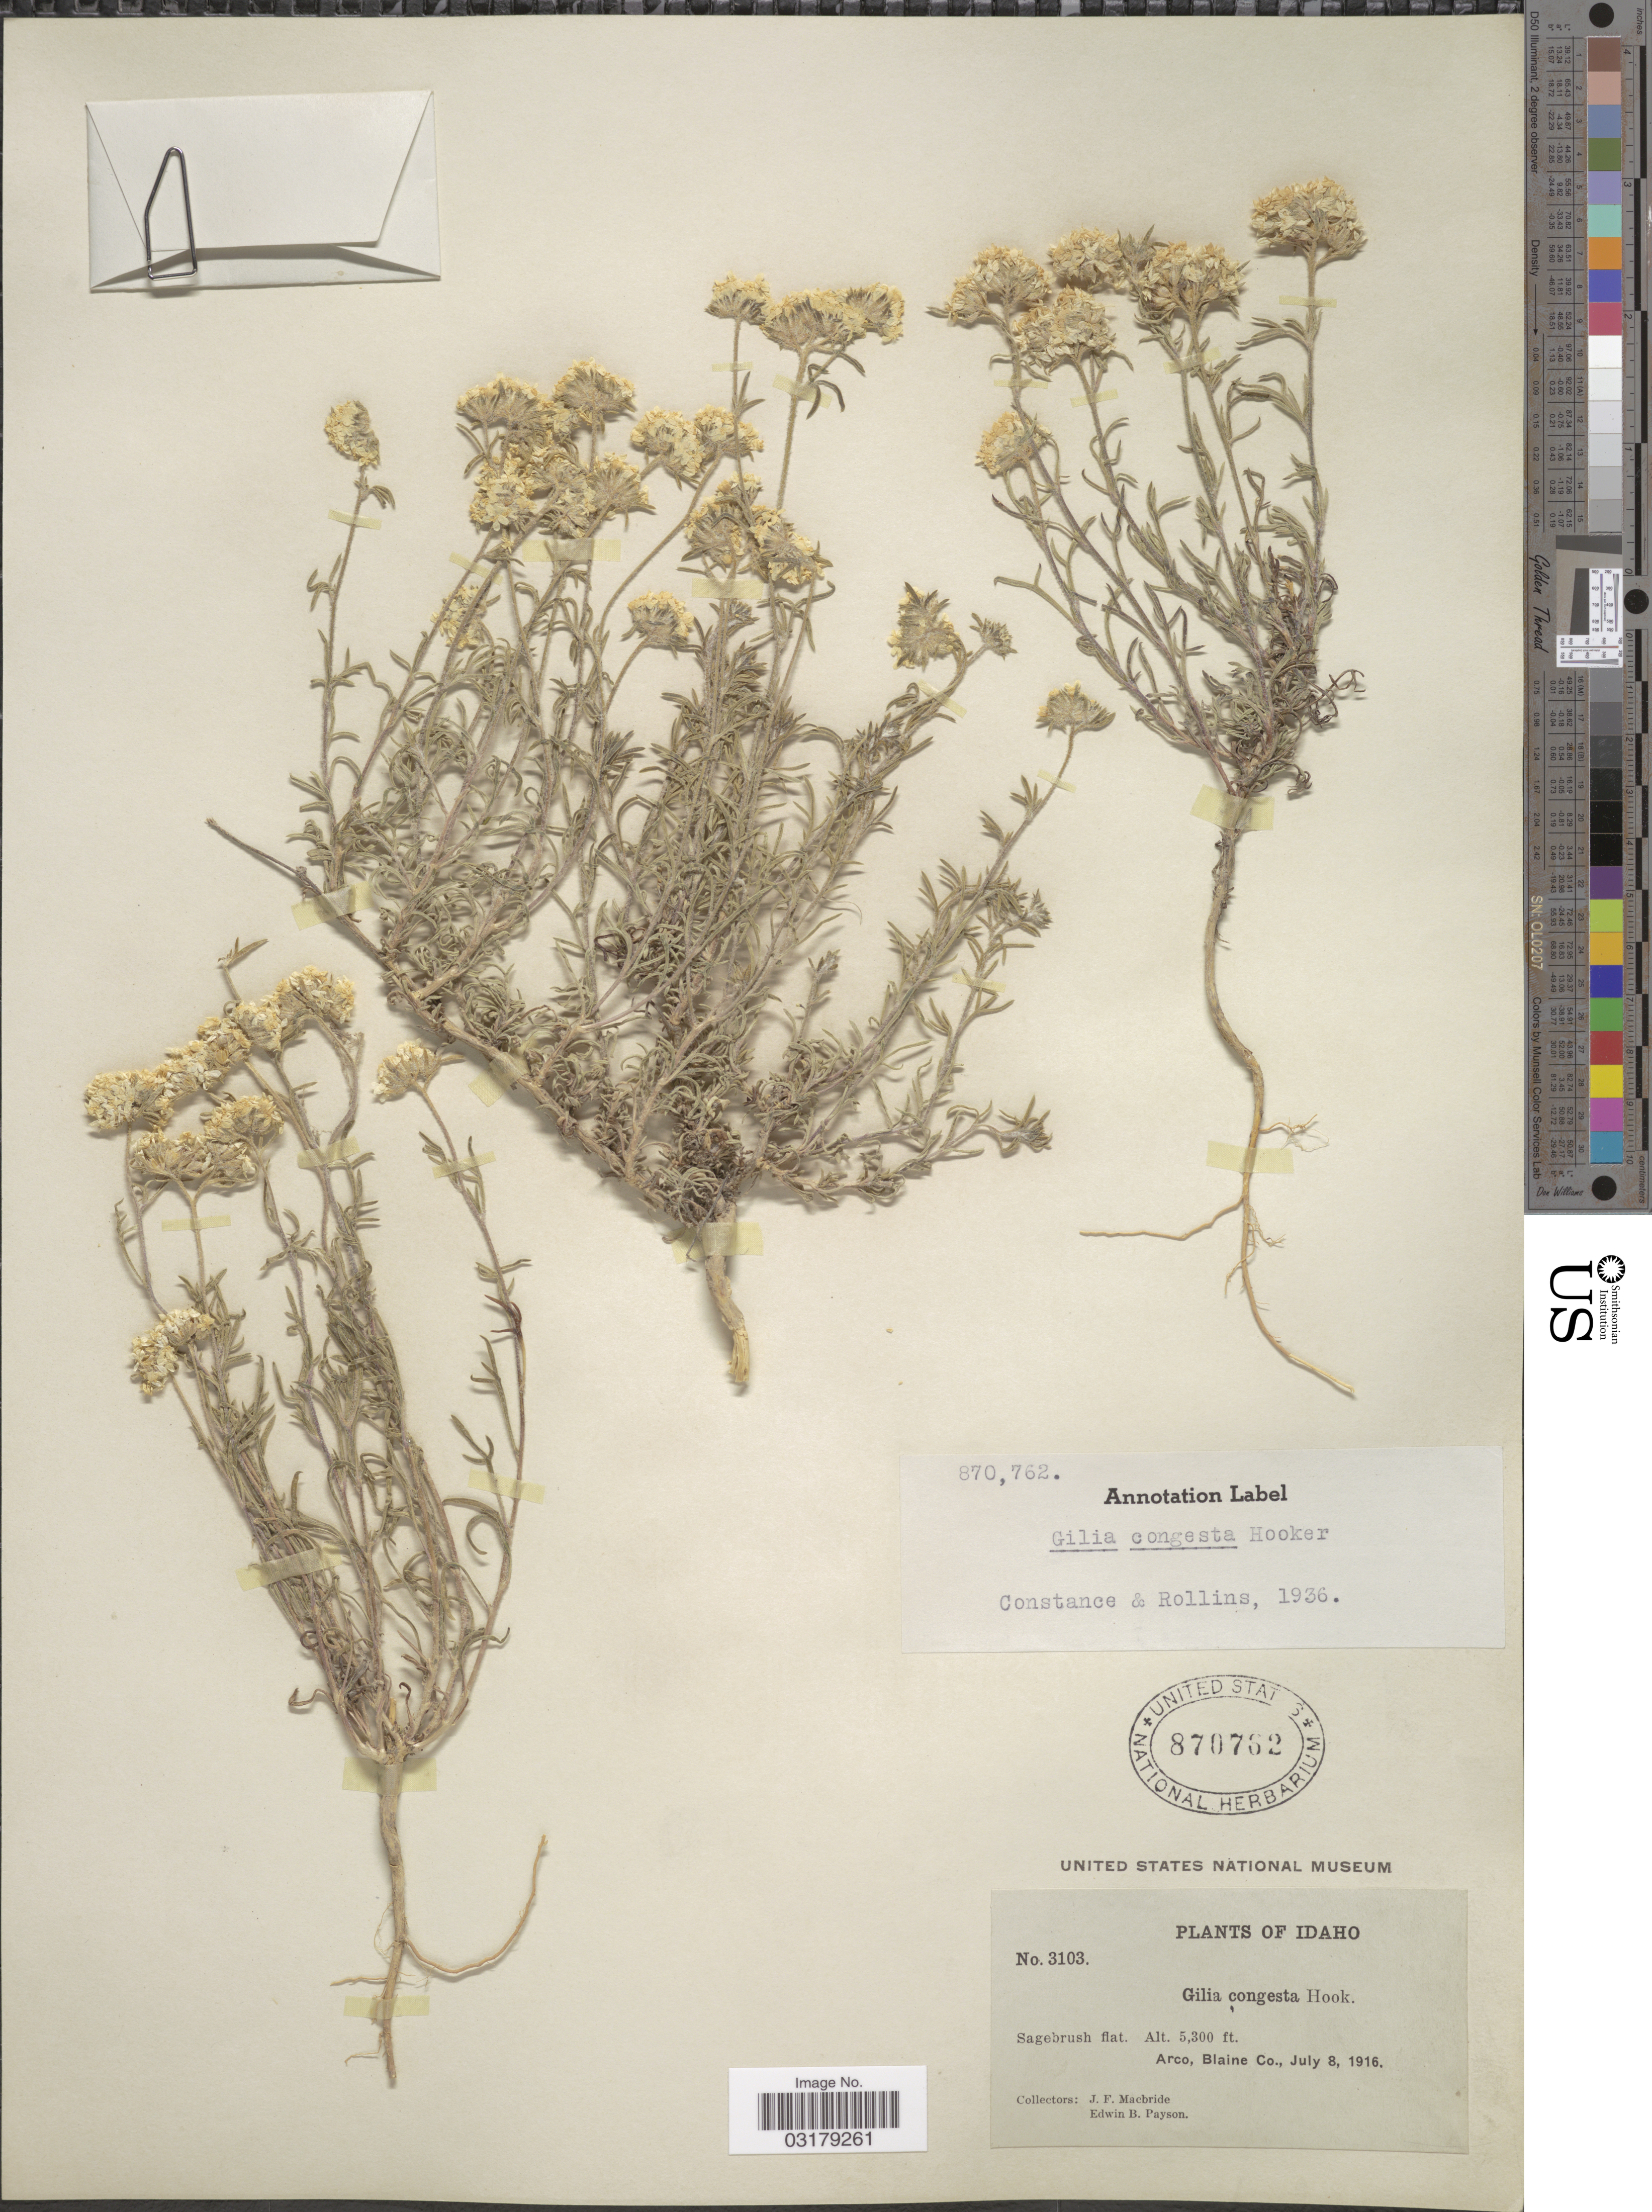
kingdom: Plantae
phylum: Tracheophyta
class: Magnoliopsida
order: Ericales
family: Polemoniaceae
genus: Ipomopsis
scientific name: Ipomopsis congesta subsp. congesta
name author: (Hook.) V.E. Grant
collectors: J. F. Macbride & E. B. Payson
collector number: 3103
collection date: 1916-07-08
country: United States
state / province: Idaho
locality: Sagebrush flat. Arco, Blaine Co.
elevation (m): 1615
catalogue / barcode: US 870762